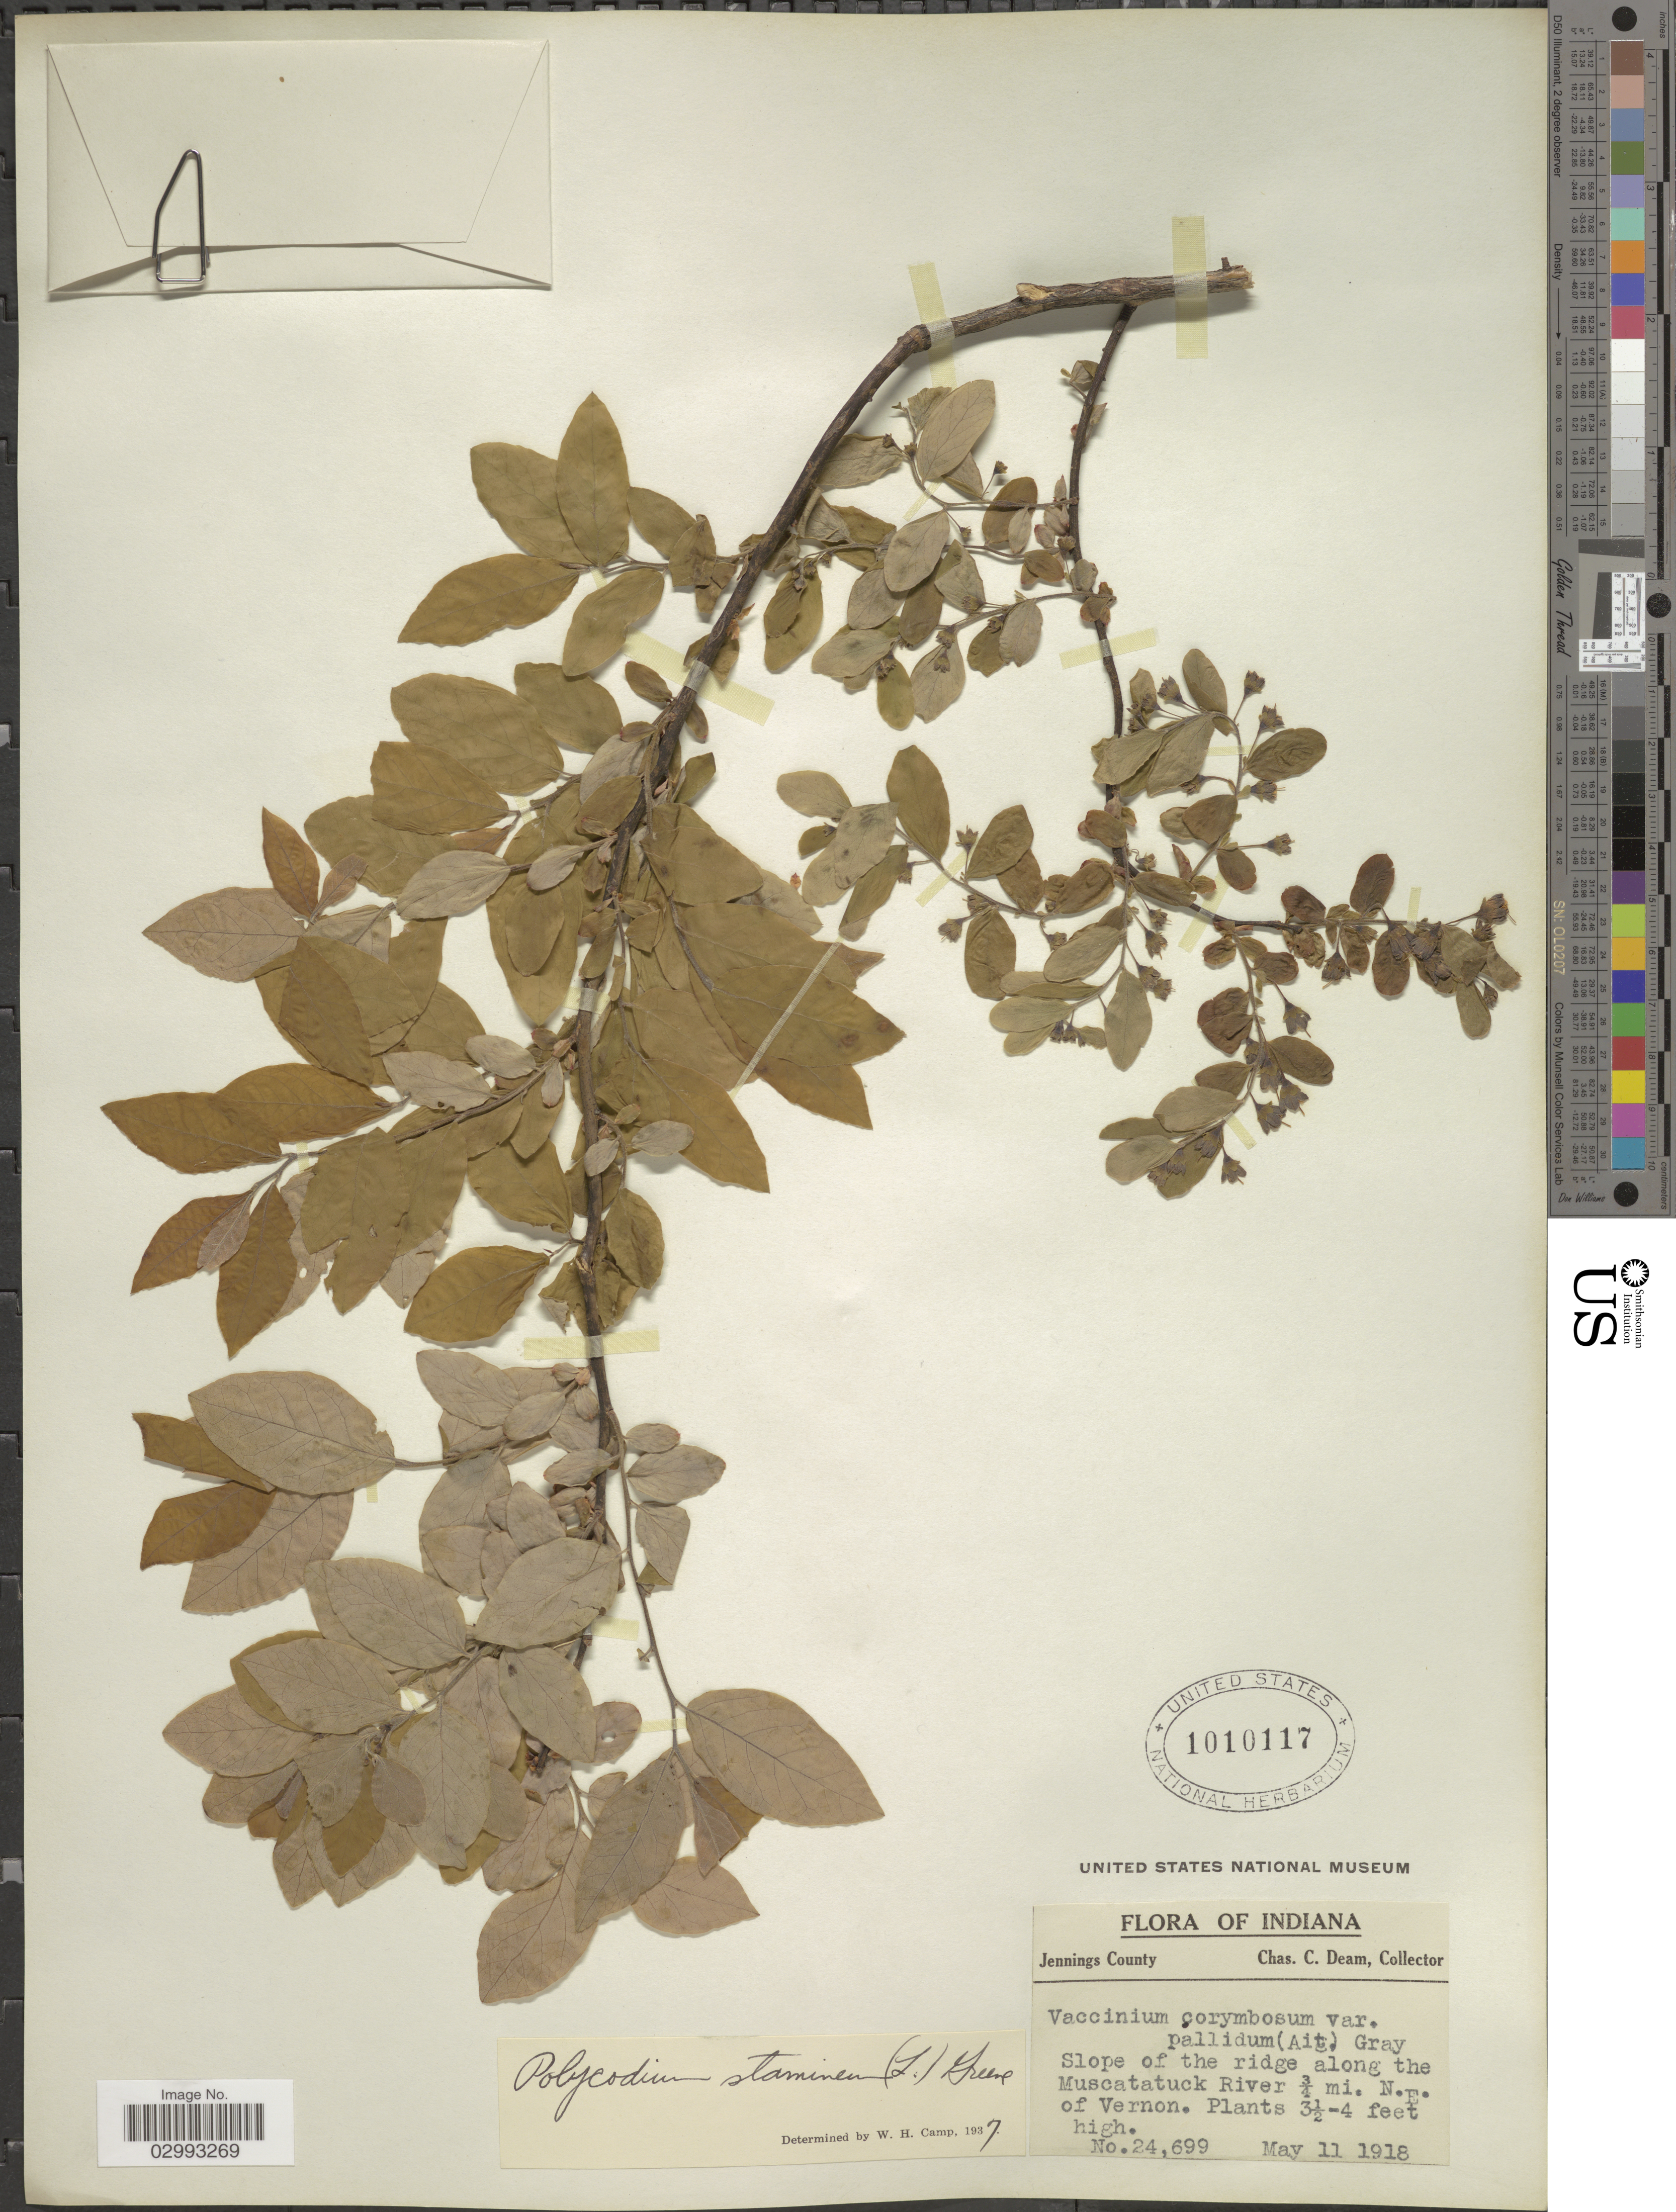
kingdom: Plantae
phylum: Tracheophyta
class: Magnoliopsida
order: Ericales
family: Ericaceae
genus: Polycodium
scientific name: Polycodium stamineum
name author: (L.) Greene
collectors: C. C. Deam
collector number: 24699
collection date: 1918-05-11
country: United States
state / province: Indiana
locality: Jennings County. Slope of the ridge along the Muscatatuck River ¾ mi. N.E. of Vernon.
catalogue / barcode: US 1010117